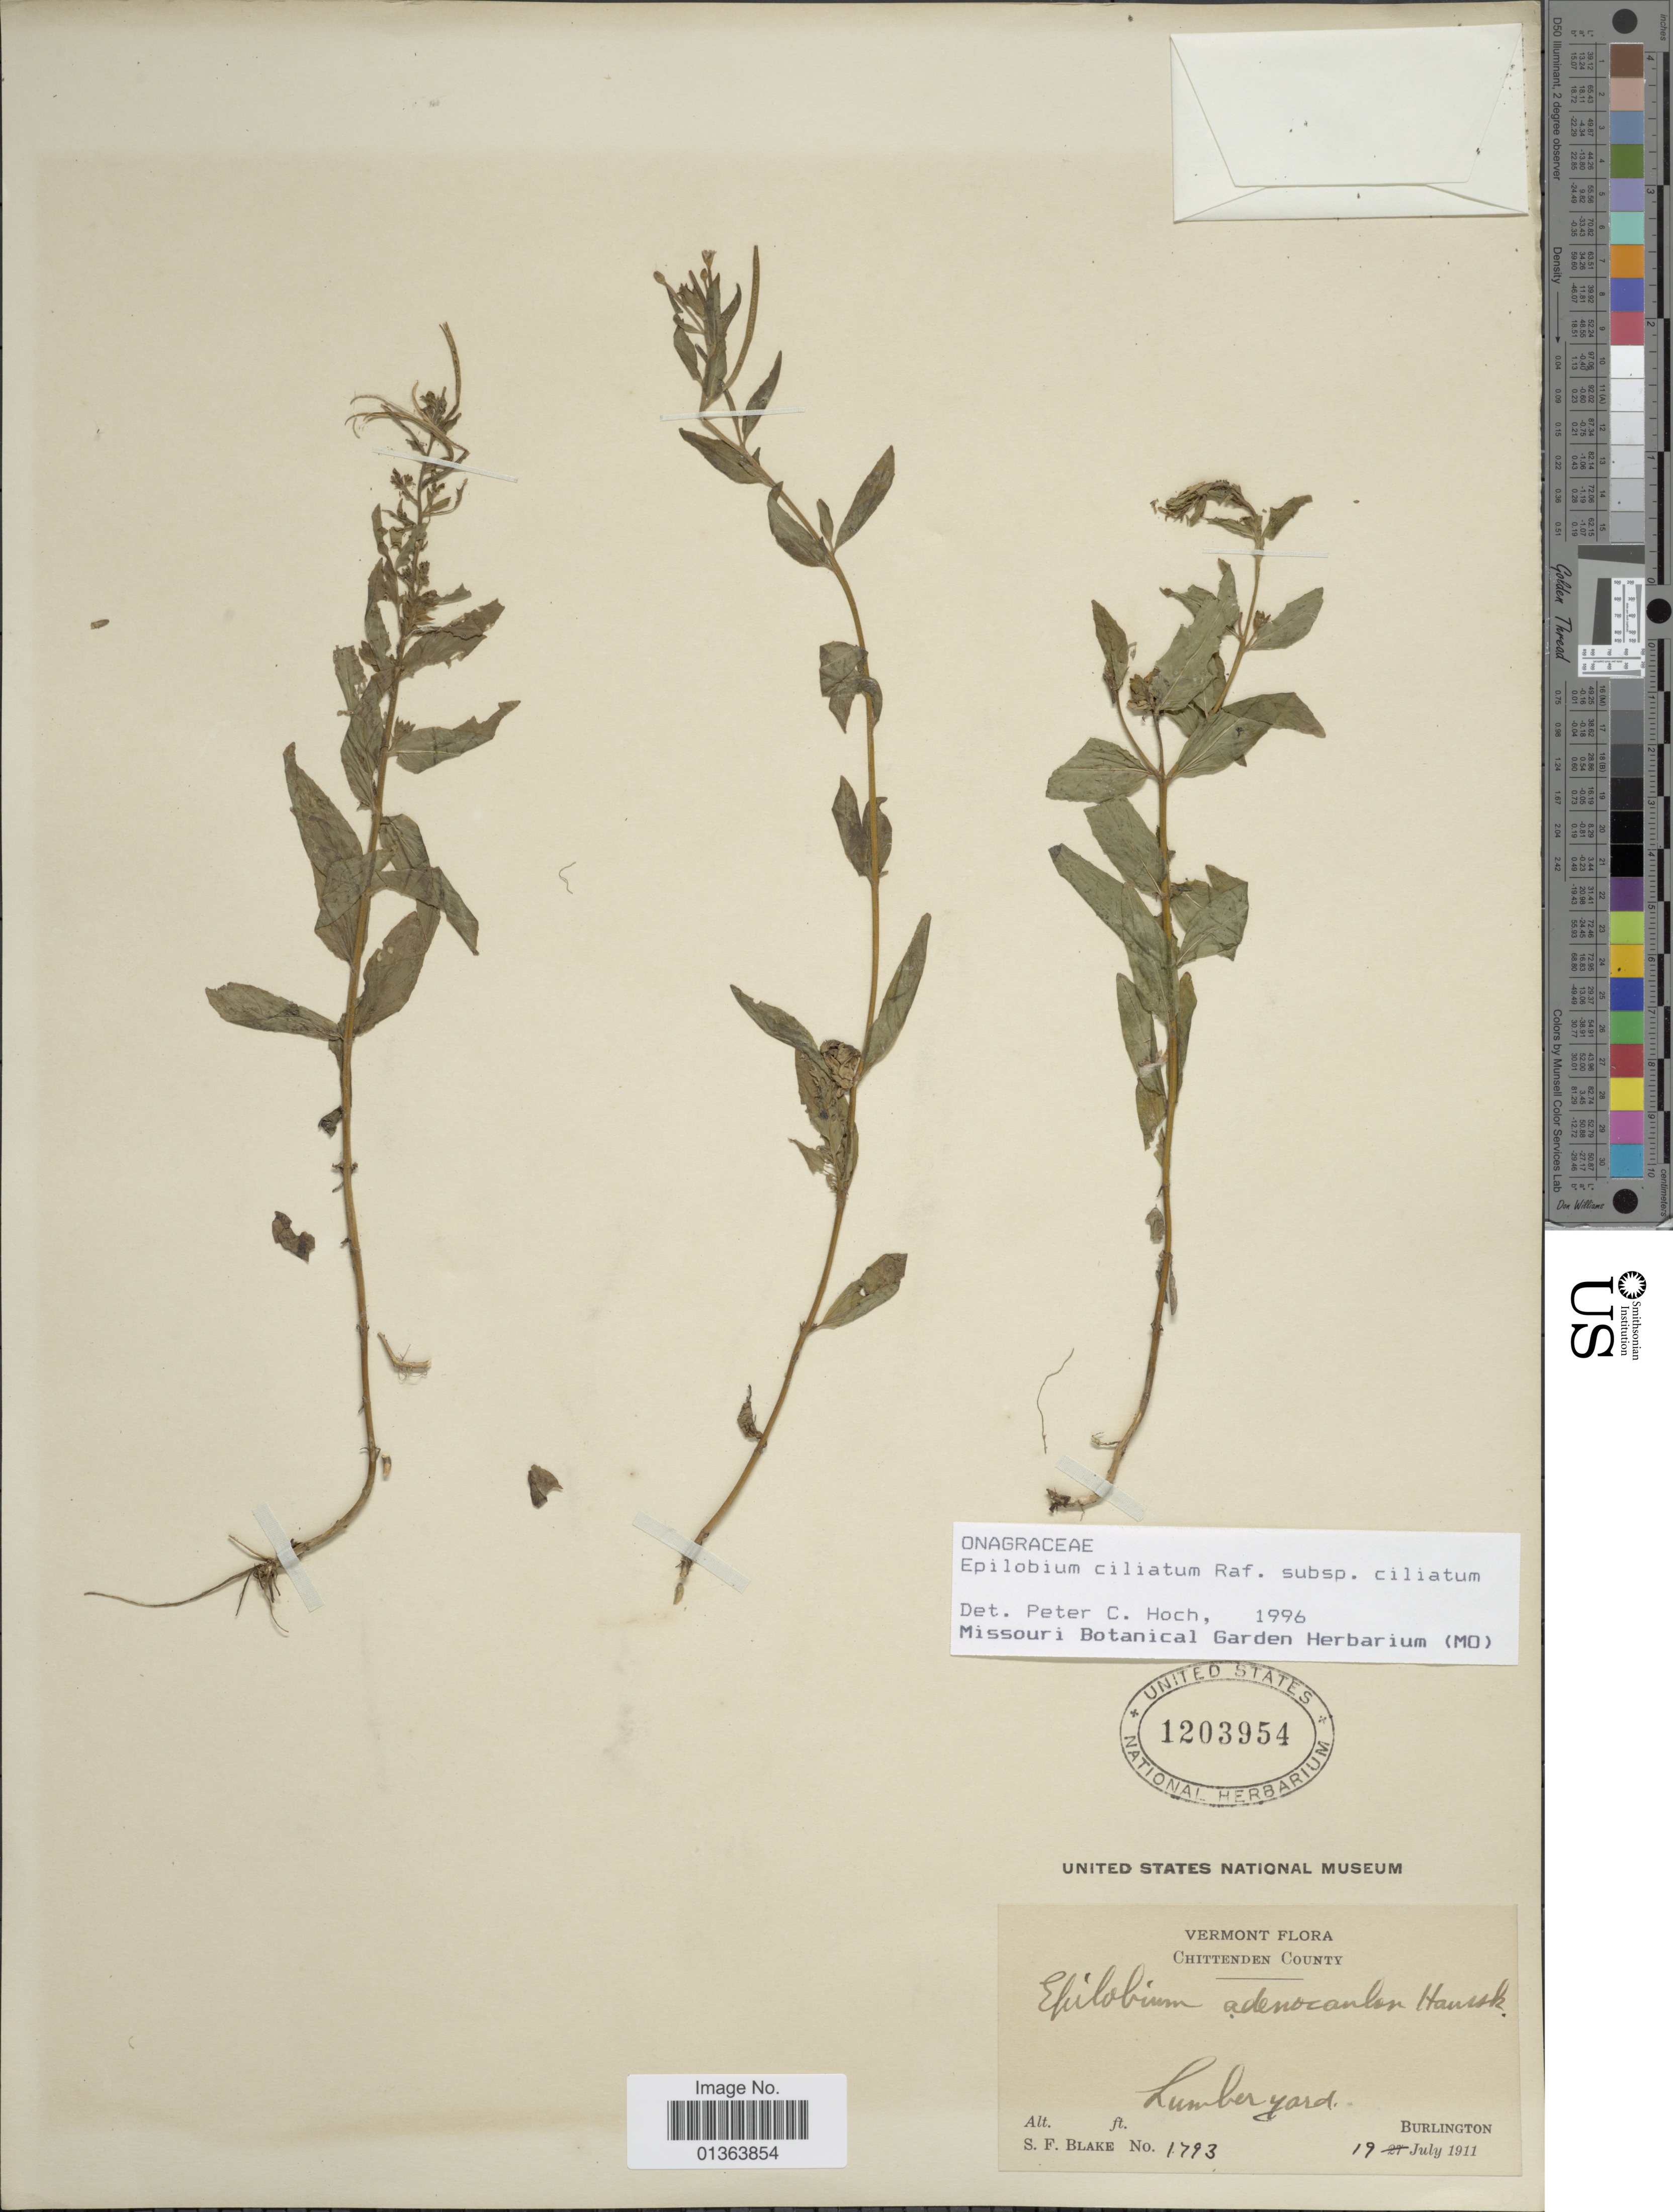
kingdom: Plantae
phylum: Tracheophyta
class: Magnoliopsida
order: Myrtales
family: Onagraceae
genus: Epilobium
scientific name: Epilobium ciliatum subsp. ciliatum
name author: Raf.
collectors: S. Blake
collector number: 1793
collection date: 1911-07-19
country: United States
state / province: Vermont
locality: Chittenden County. Lumber yard. Burlington.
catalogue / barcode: US 1203954